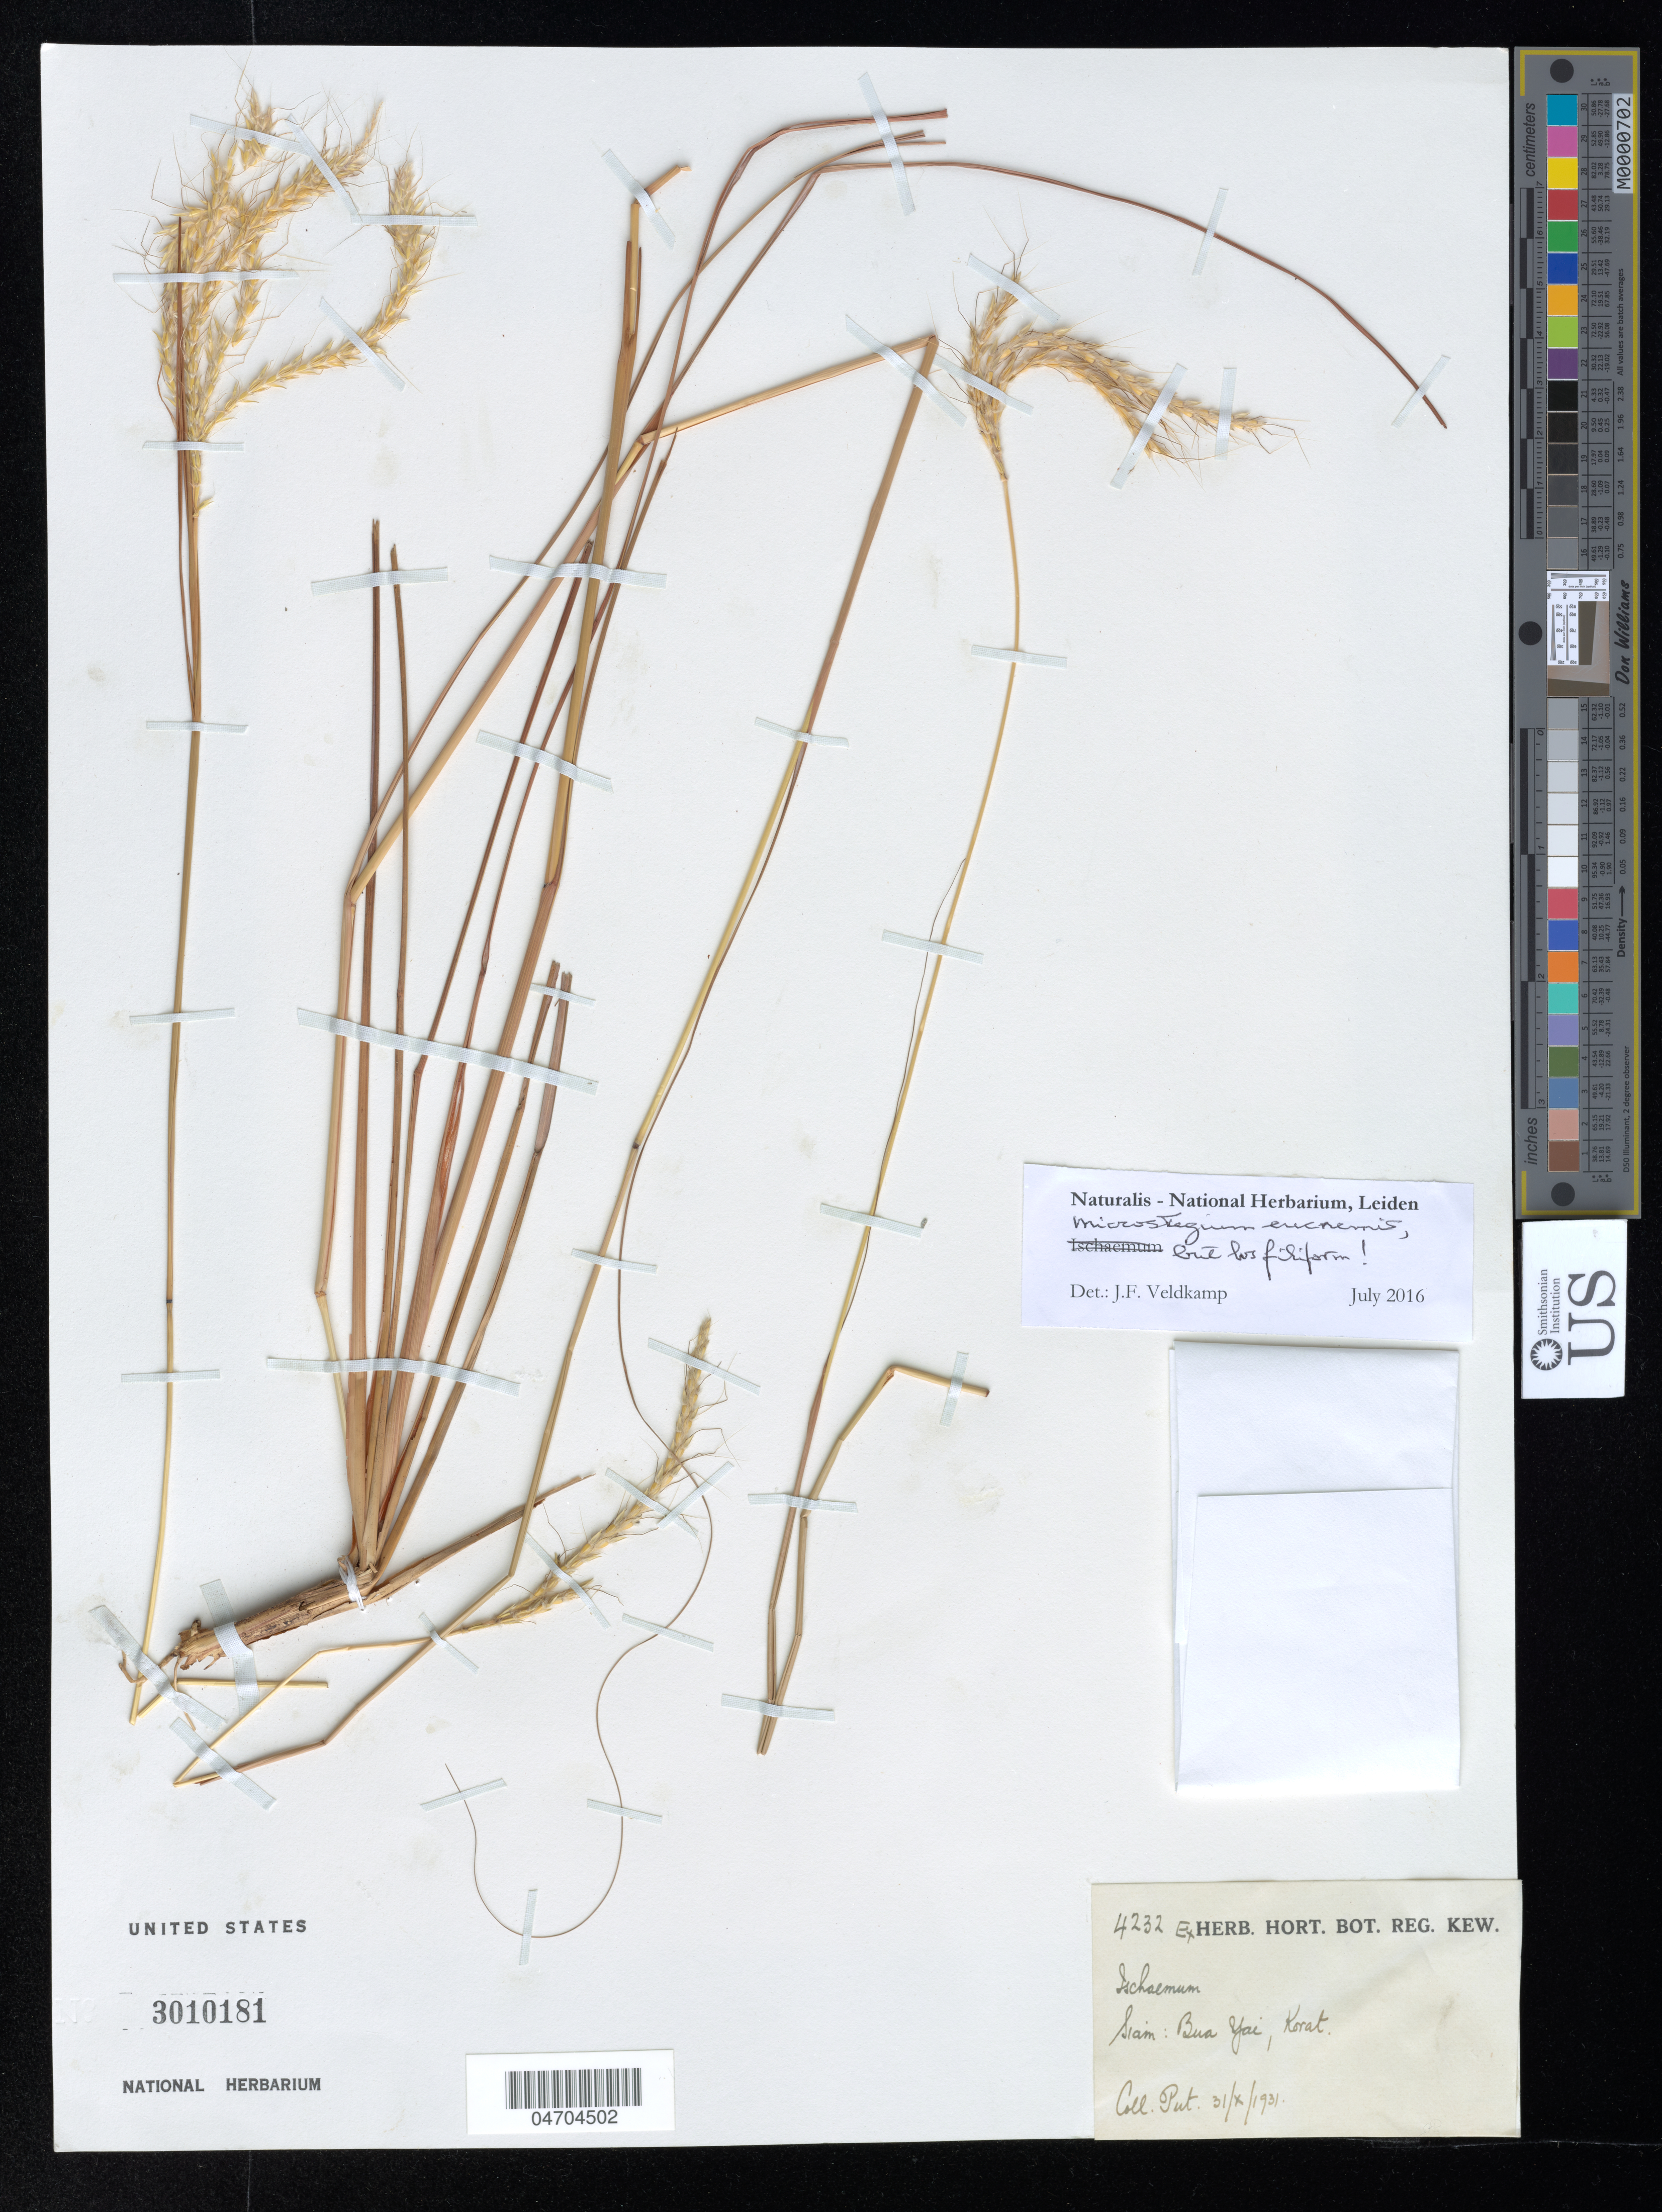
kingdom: Plantae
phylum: Tracheophyta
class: Liliopsida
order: Poales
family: Poaceae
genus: Microstegium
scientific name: Microstegium eucnemis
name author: (Nees) A. Camus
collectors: -. Put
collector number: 4232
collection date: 1931-10-31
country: Thailand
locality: Siam: Bua Yai, Korat.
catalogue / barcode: US 3010181